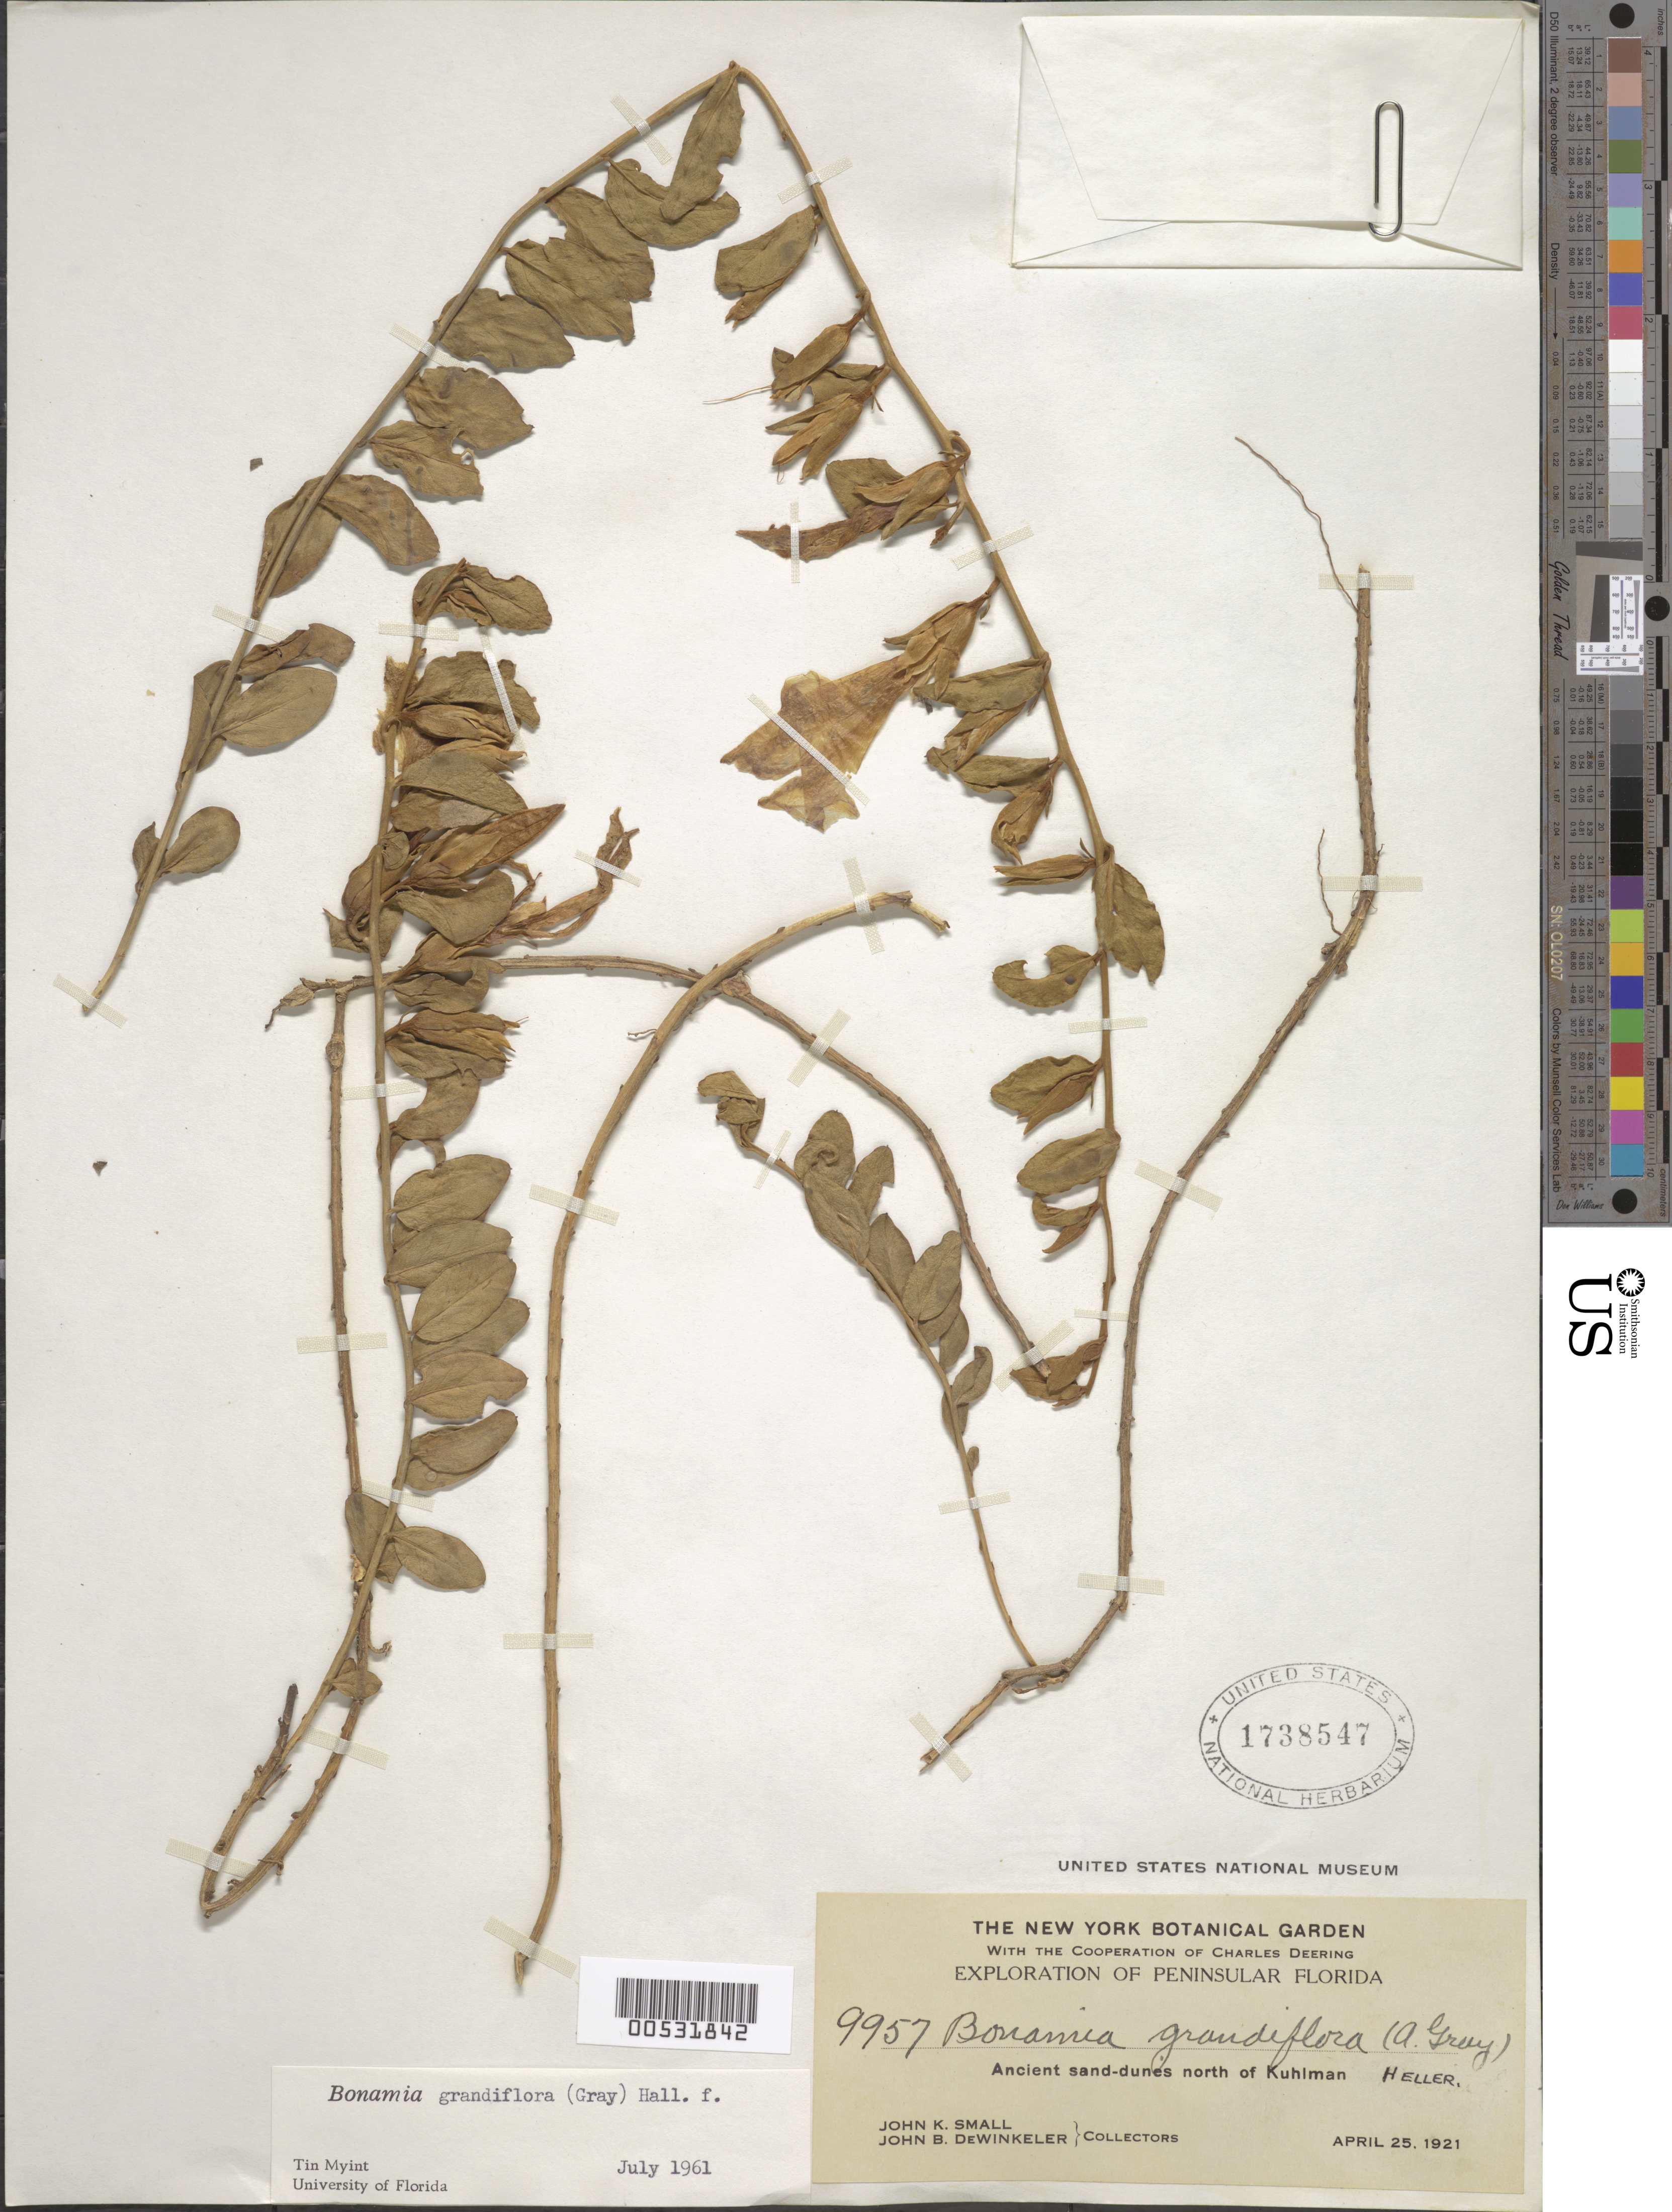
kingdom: Plantae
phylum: Tracheophyta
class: Magnoliopsida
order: Solanales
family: Convolvulaceae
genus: Bonamia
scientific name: Bonamia grandiflora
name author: (A. Gray) Hallier f.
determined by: Myint, Tin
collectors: J. K. Small & J. Dewinkeler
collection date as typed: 25 Apr 1921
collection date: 1921-04-25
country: United States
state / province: Florida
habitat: Ancient sand dunes.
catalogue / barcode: US 1738547